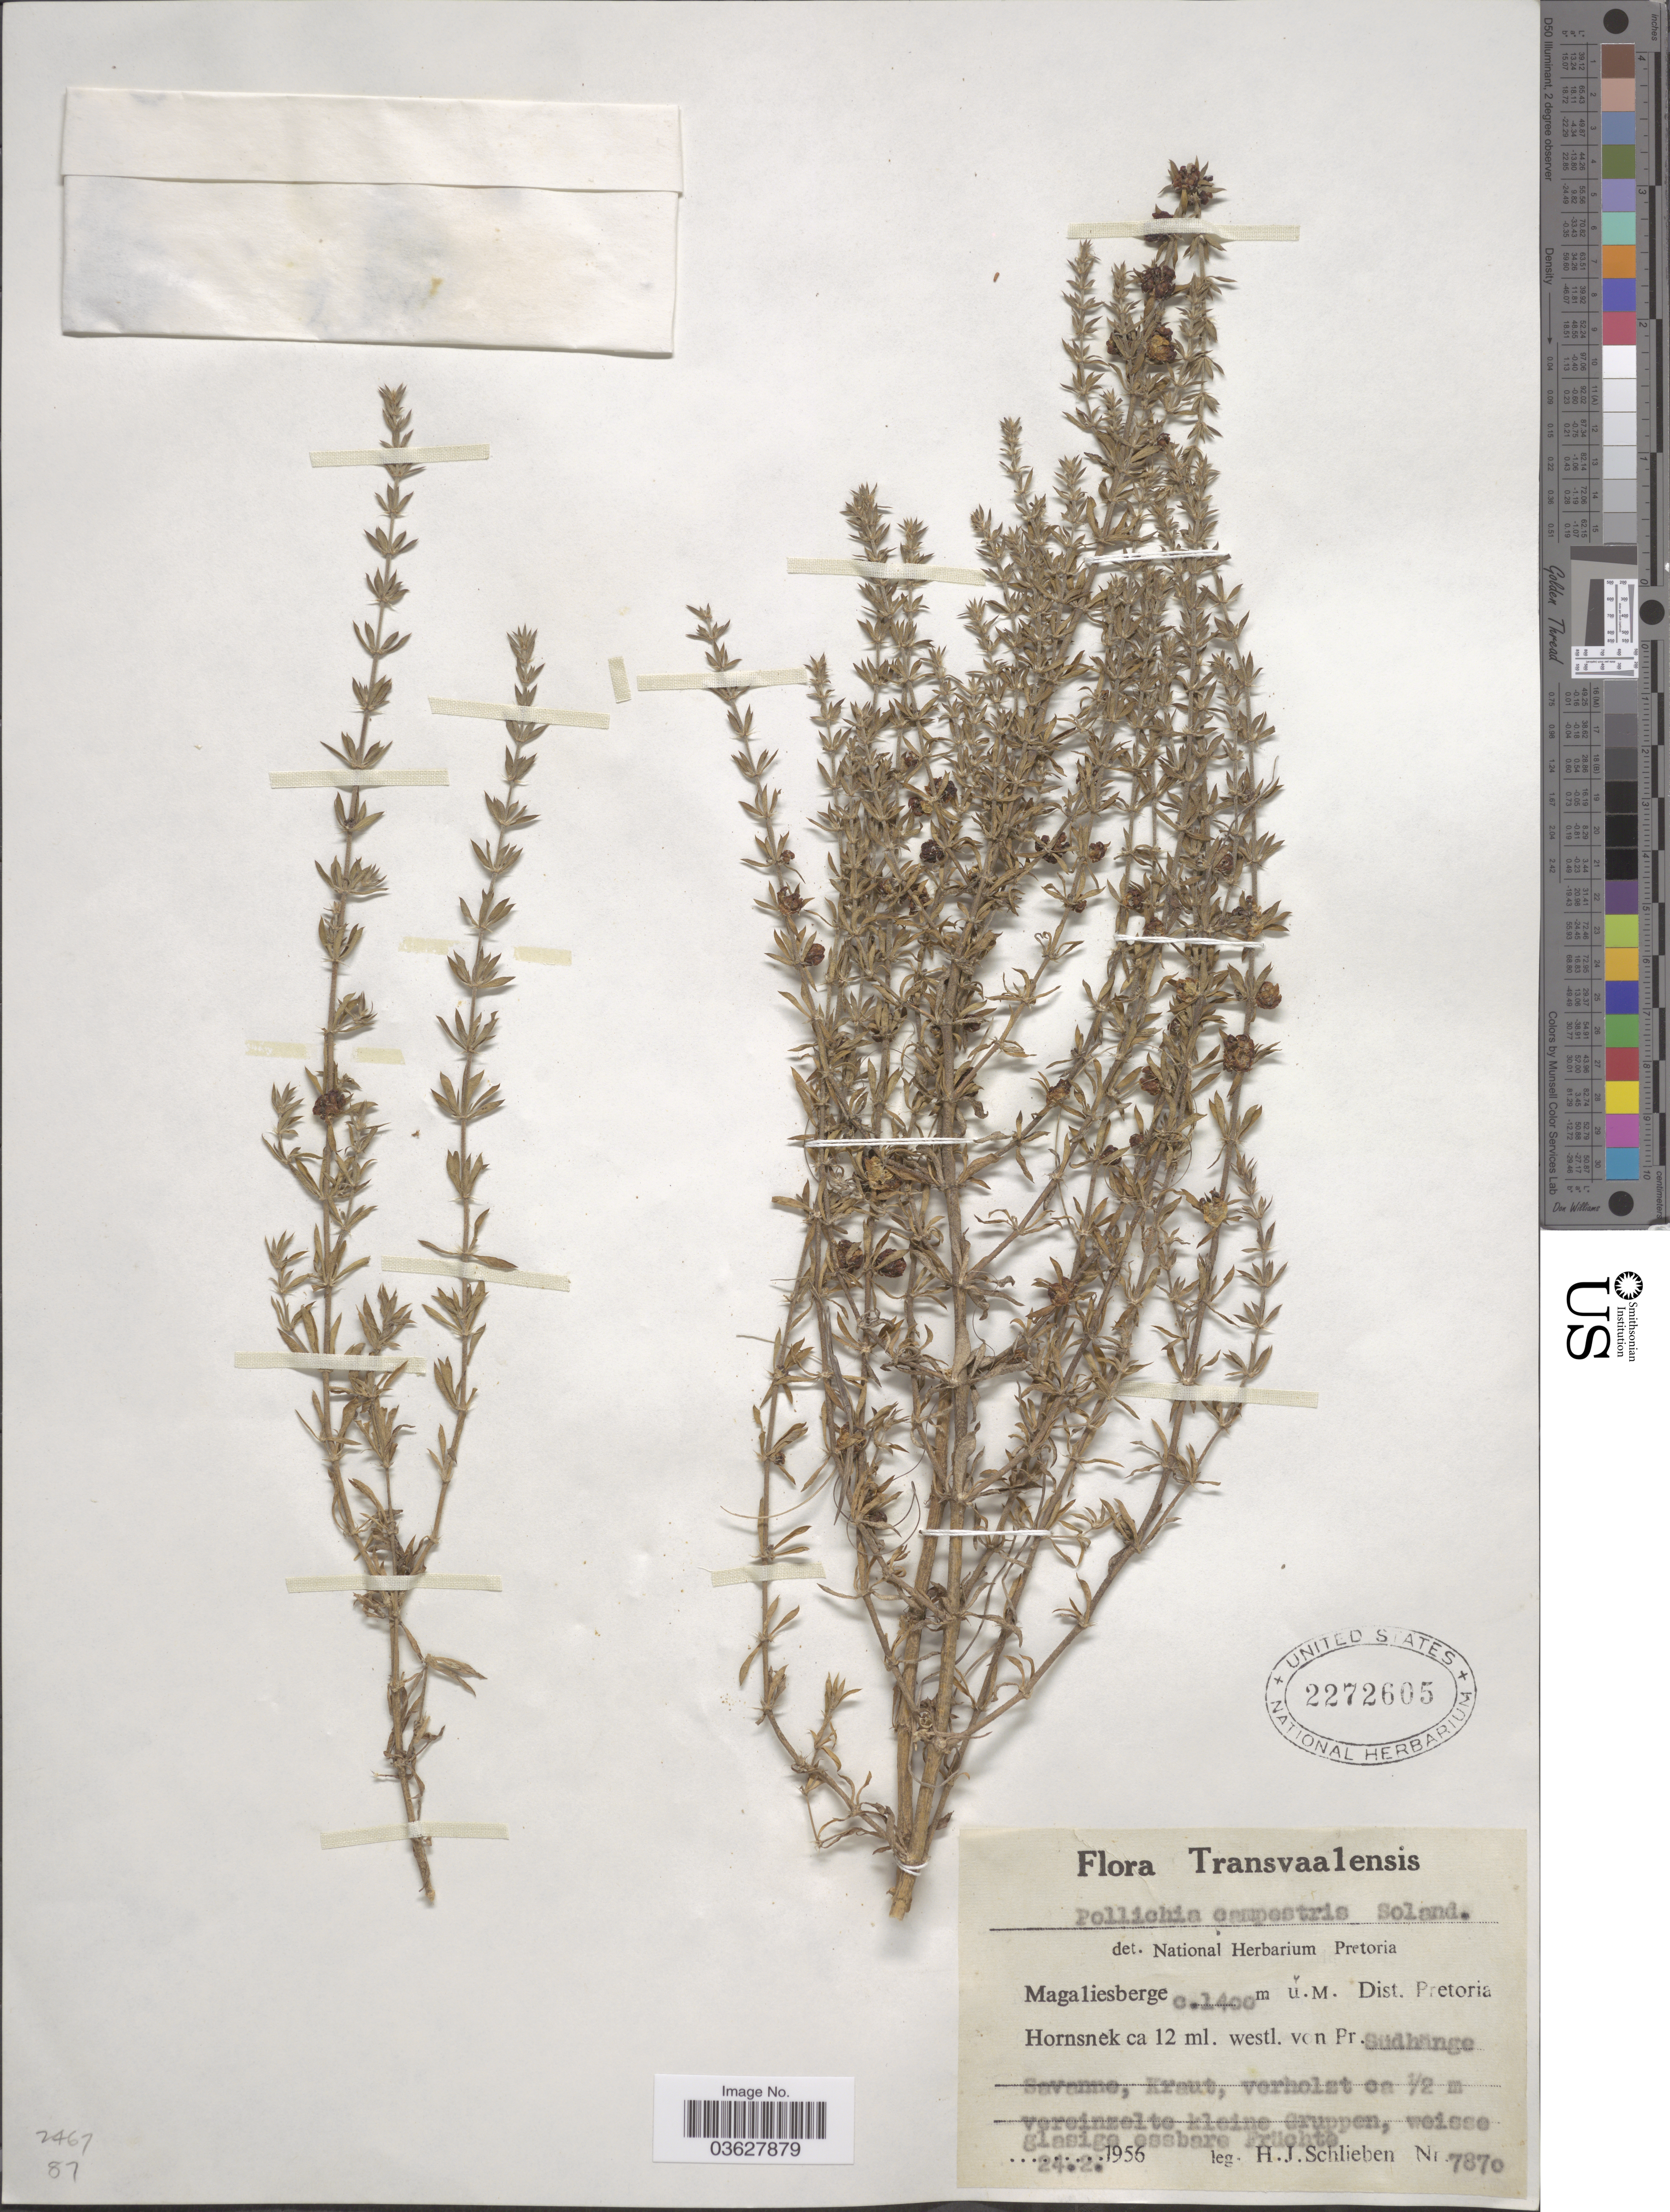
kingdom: Plantae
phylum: Tracheophyta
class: Magnoliopsida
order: Caryophyllales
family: Caryophyllaceae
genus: Pollichia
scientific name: Pollichia campestris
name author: Aiton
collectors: H. J. Schlieben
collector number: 7870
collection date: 1956-02-24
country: South Africa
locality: Transvaalensis. Magaliesberge. Dist. Pretoria Hornsnek ca 12 ml. westl. von Pr. Südhange Savanne.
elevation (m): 1400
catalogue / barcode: US 2272605